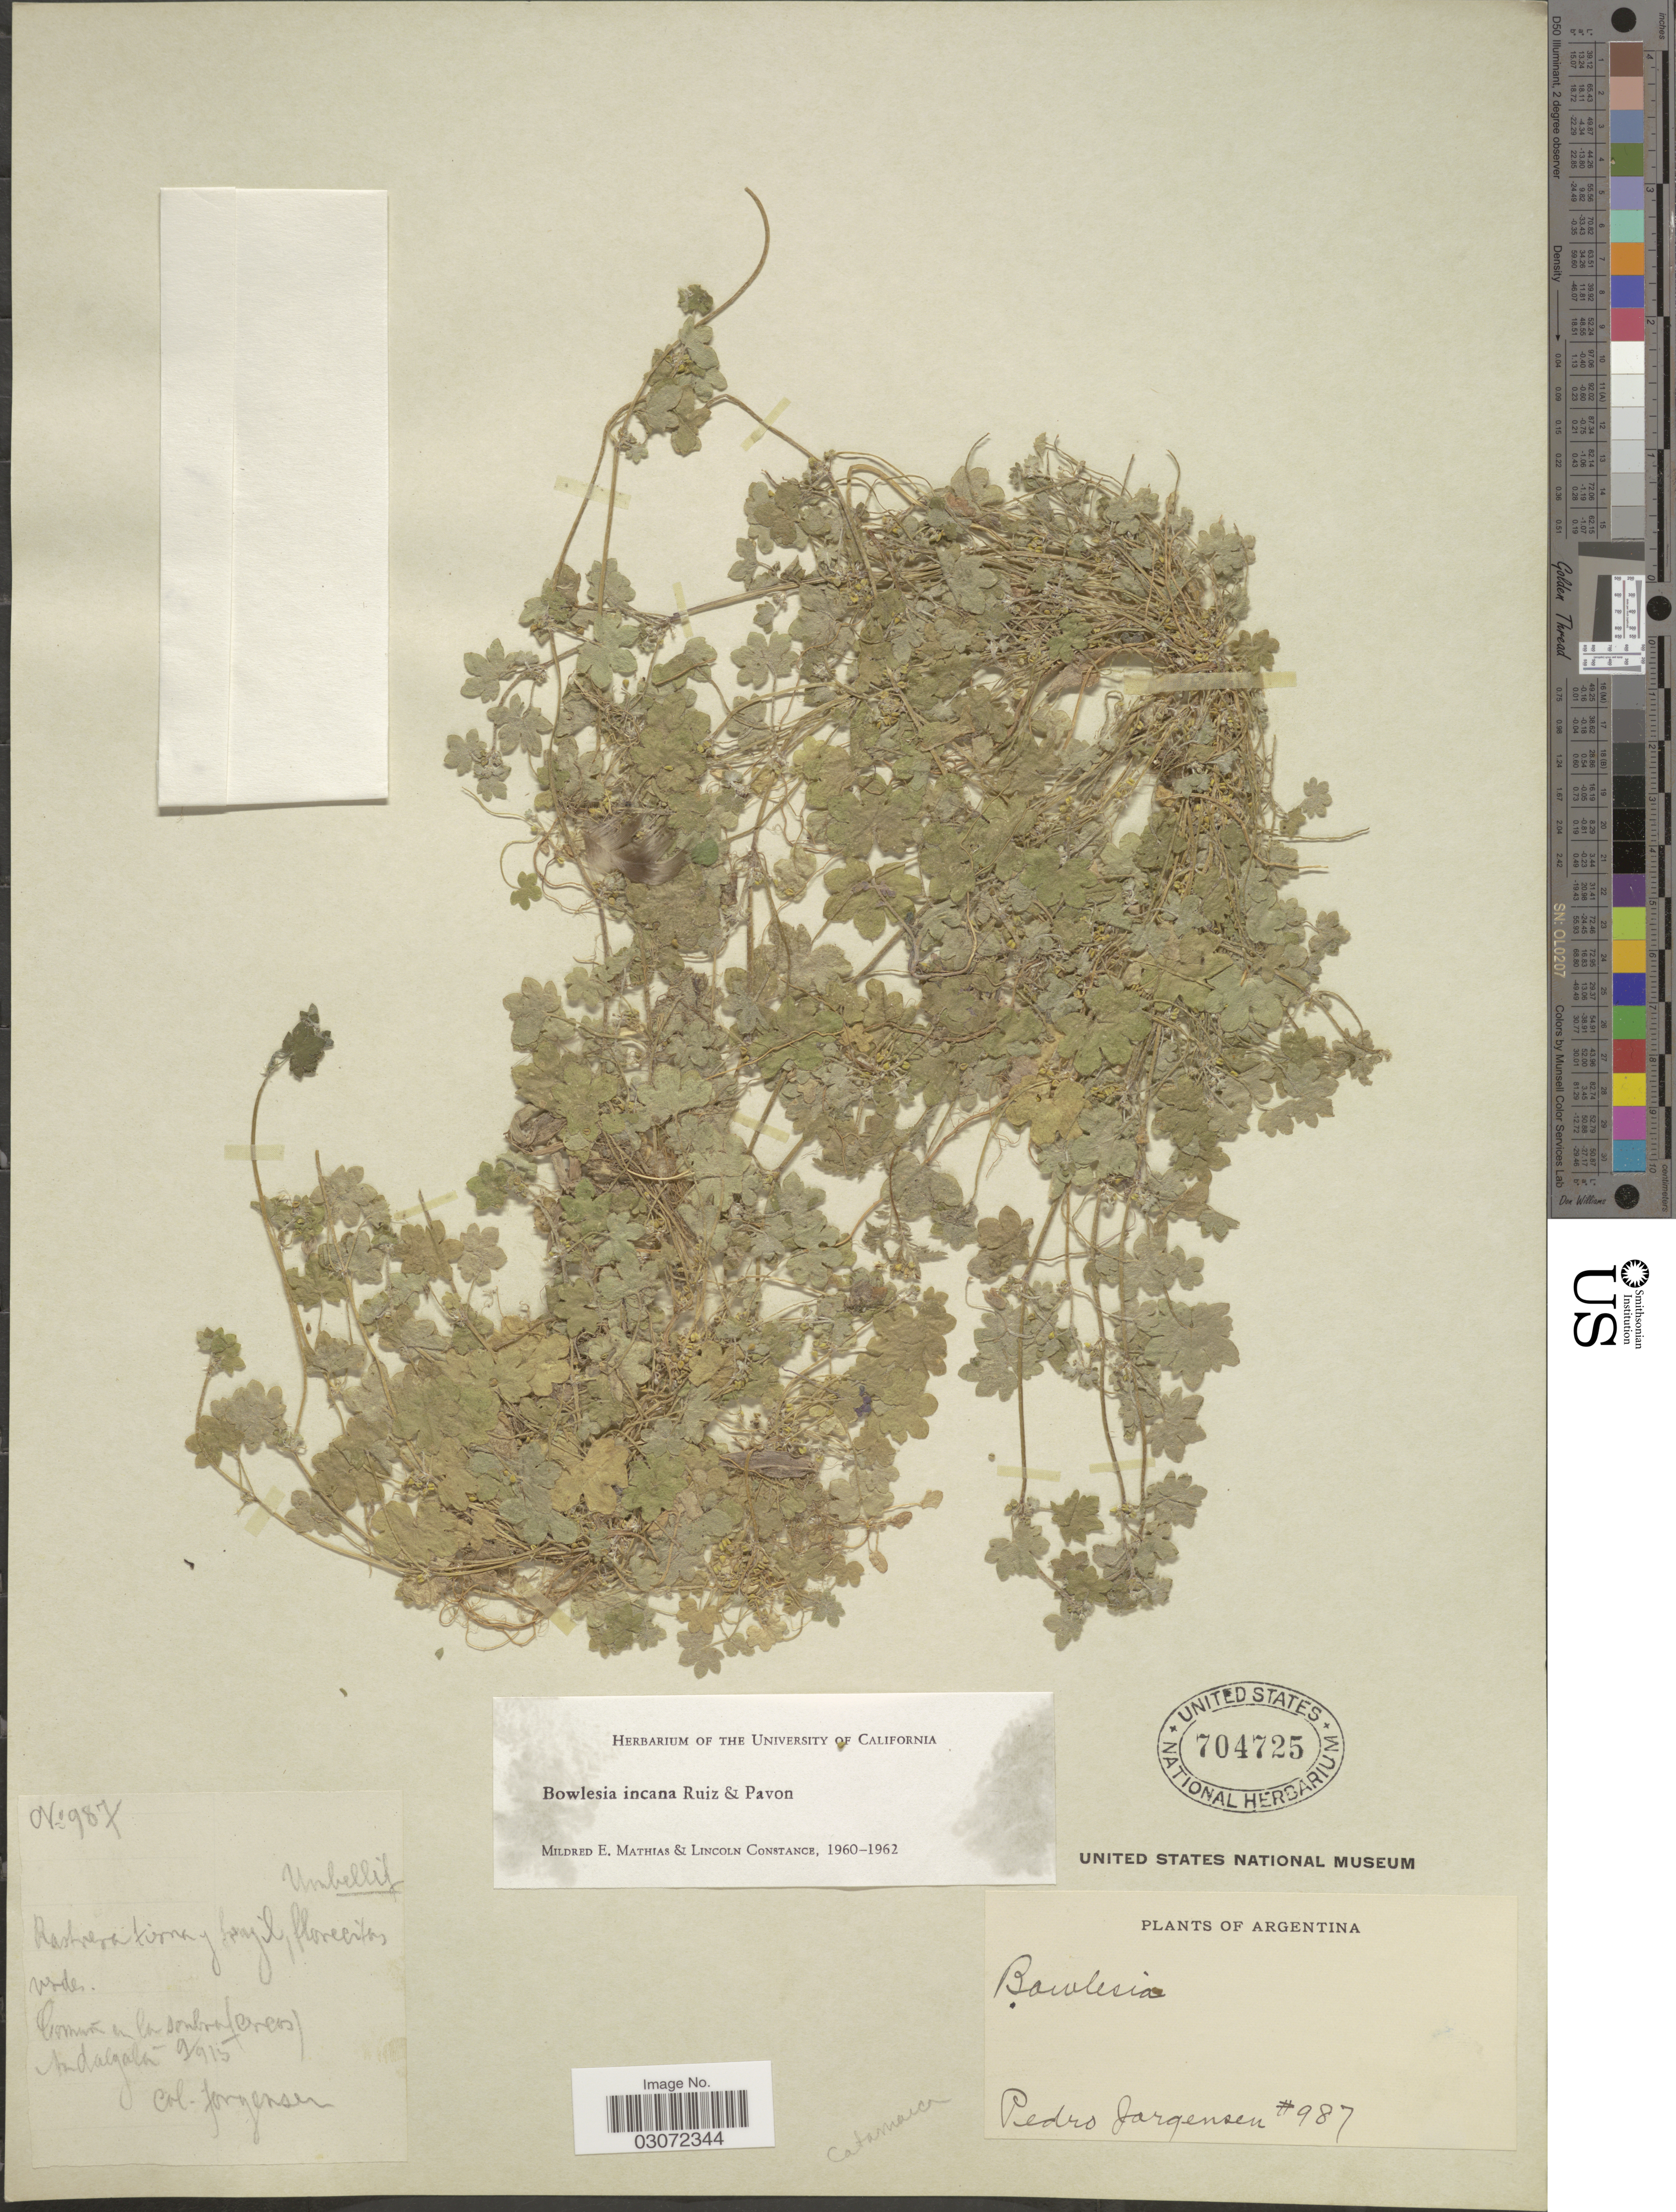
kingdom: Plantae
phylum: Tracheophyta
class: Magnoliopsida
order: Apiales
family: Apiaceae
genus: Bowlesia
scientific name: Bowlesia incana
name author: Ruiz & Pav.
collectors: P. Jörgensen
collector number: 987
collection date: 1915-09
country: Argentina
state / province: Catamarca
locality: Común en la sombraferes Andalgalá.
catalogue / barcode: US 704725